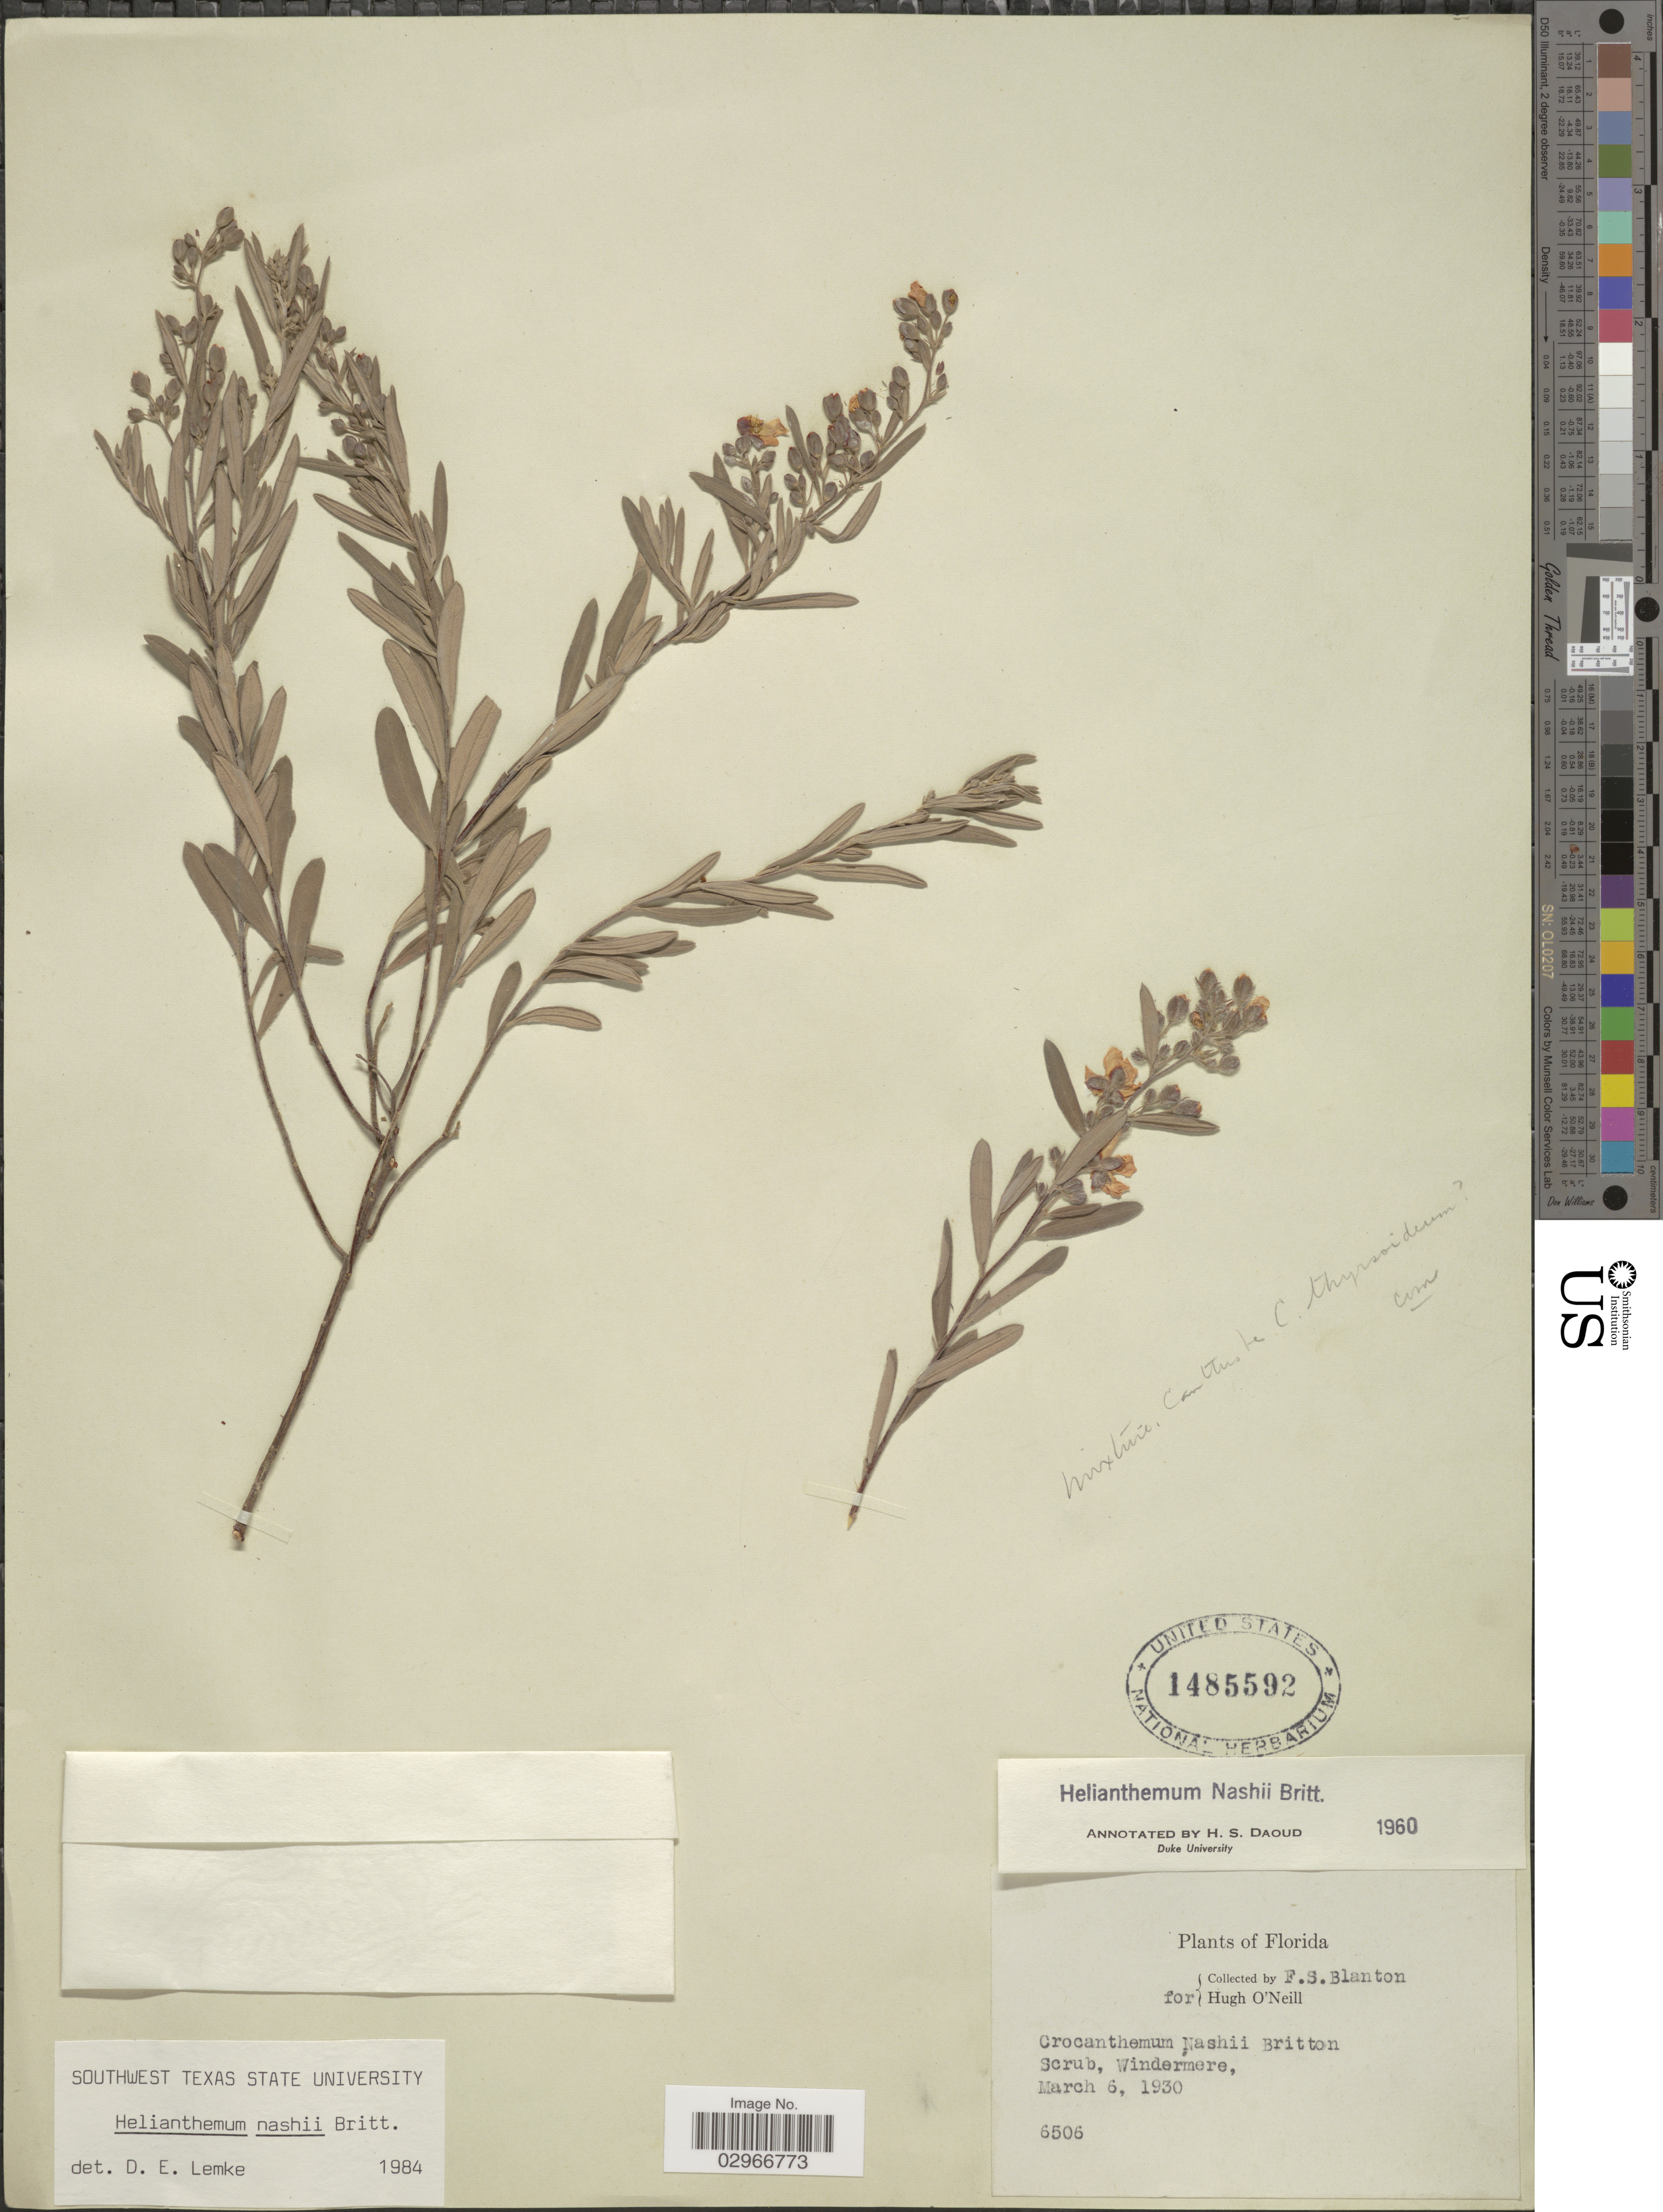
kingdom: Plantae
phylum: Tracheophyta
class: Magnoliopsida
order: Malvales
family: Cistaceae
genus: Helianthemum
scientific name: Helianthemum nashi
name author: Britton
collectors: F. S. Blanton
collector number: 6506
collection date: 1930-03-06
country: United States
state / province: Florida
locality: Windermere.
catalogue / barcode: US 1485592